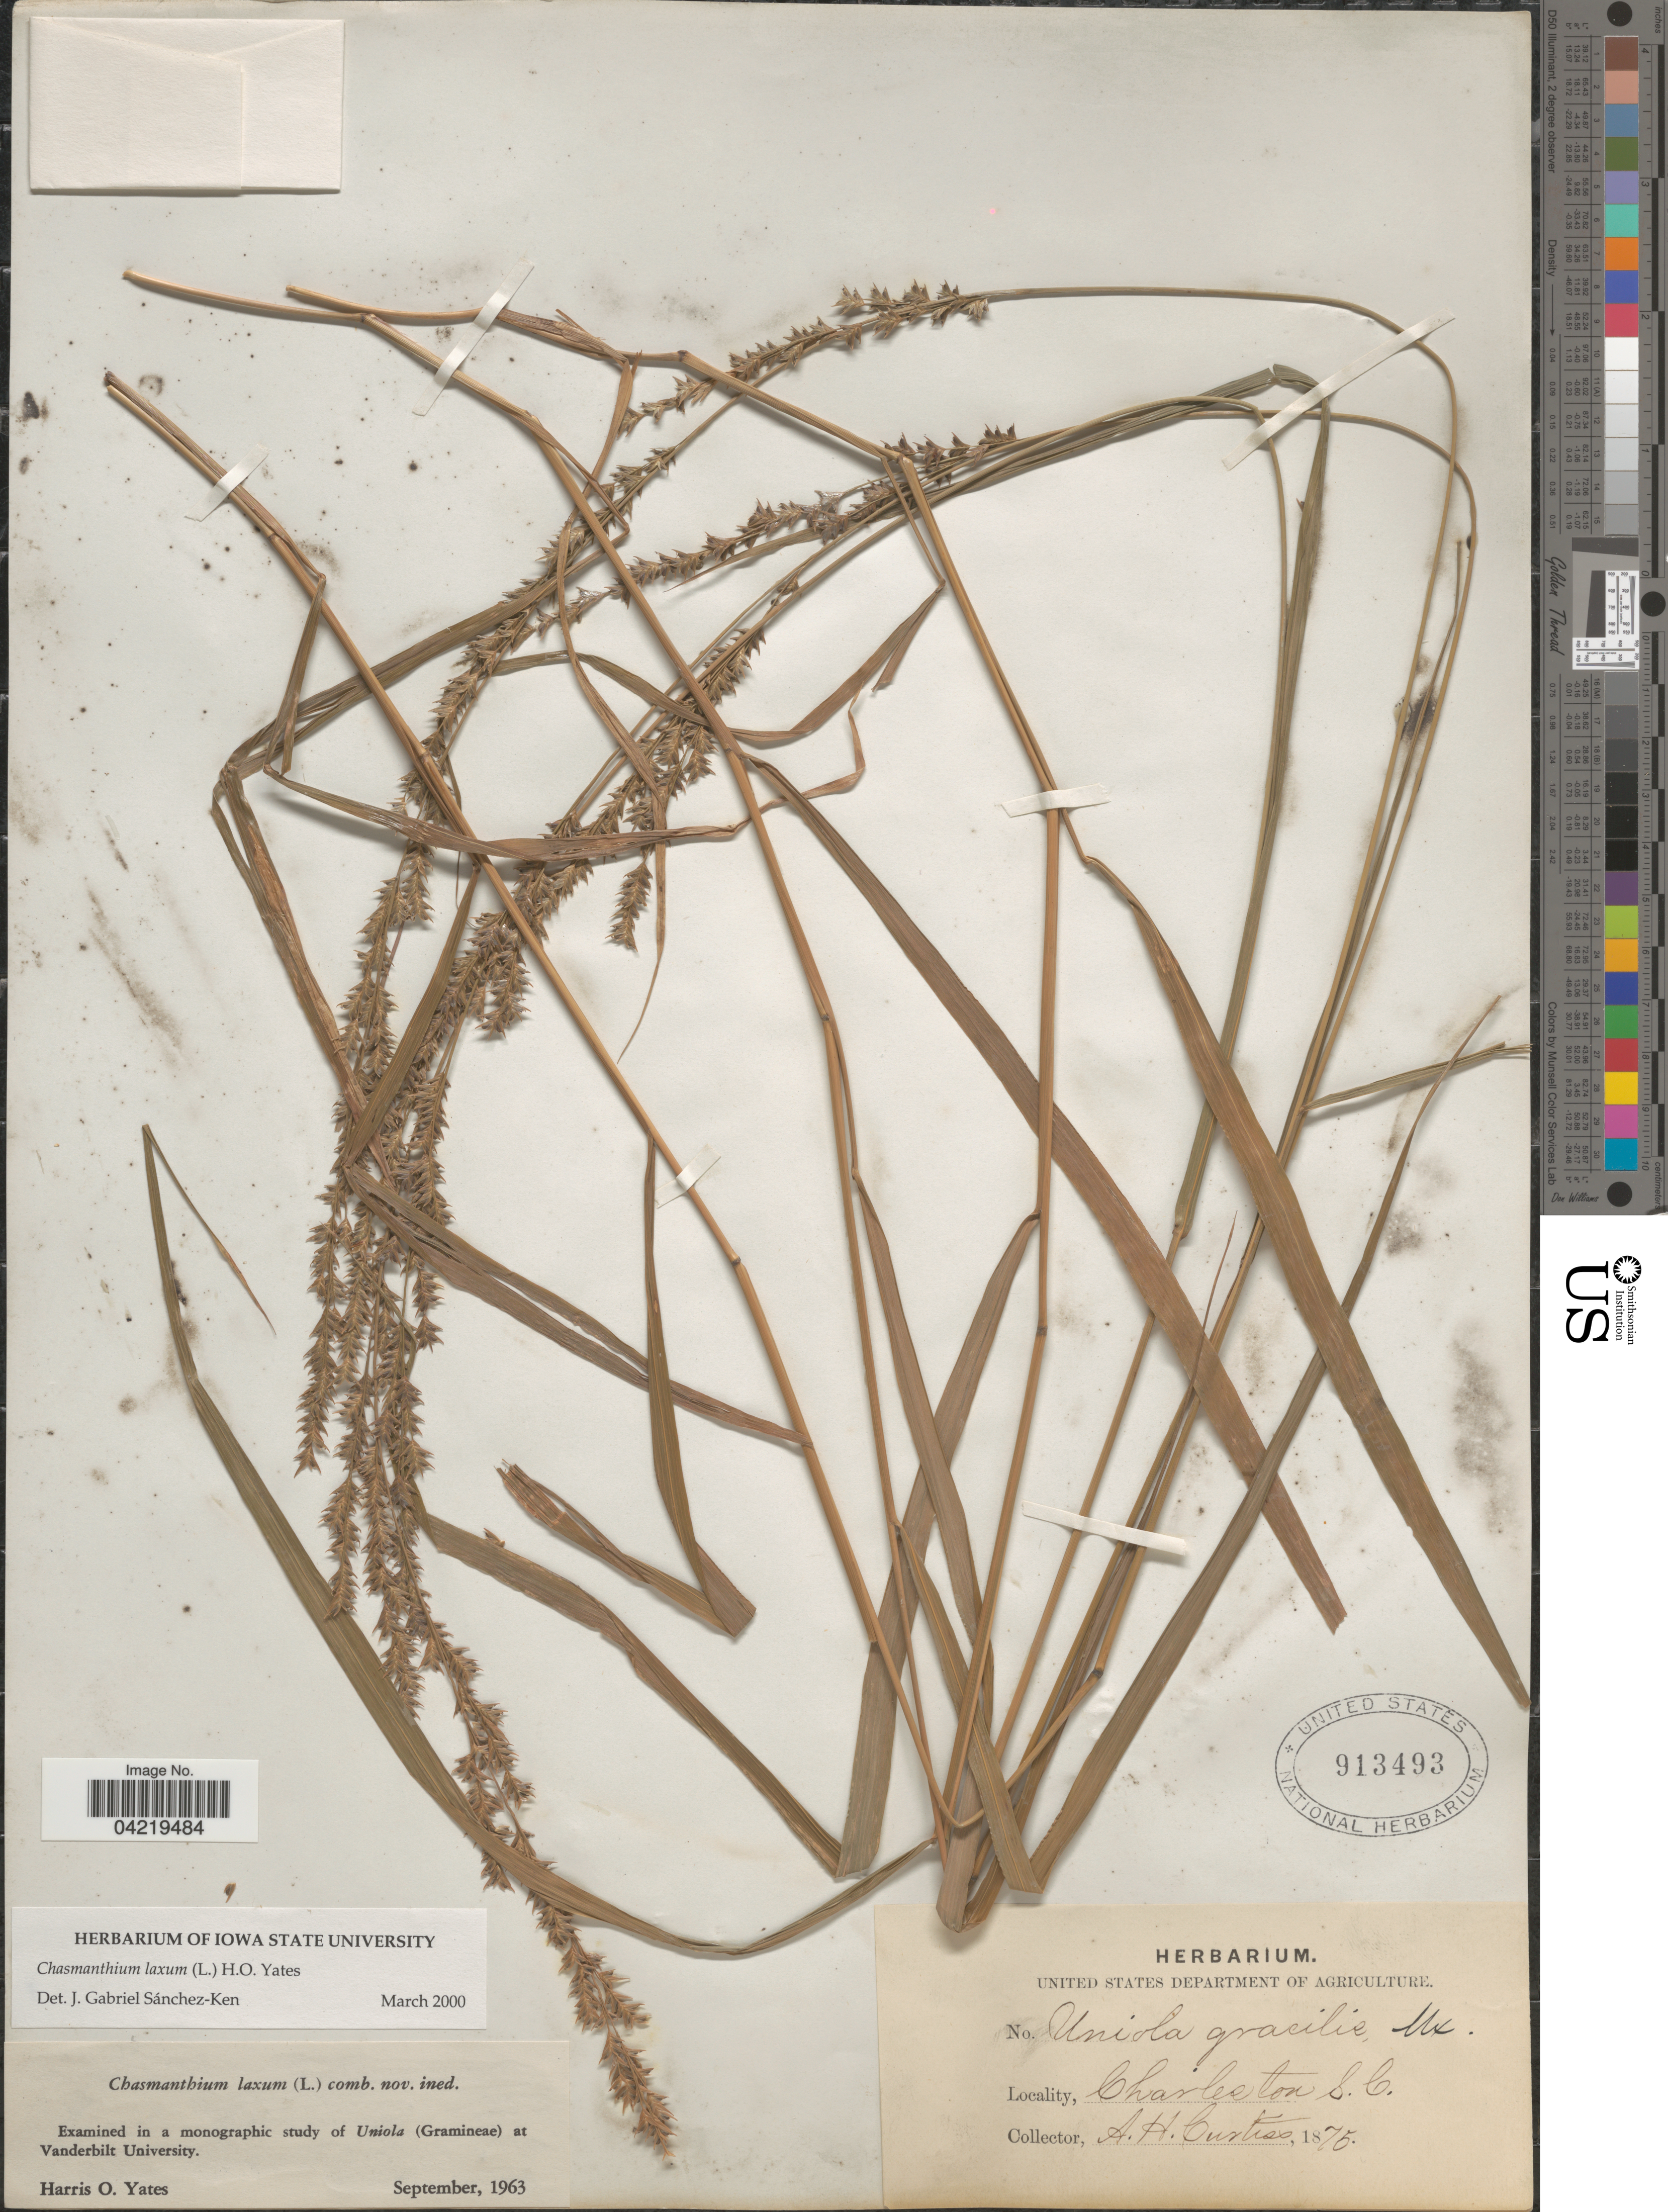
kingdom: Plantae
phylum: Tracheophyta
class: Liliopsida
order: Poales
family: Poaceae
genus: Chasmanthium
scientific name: Chasmanthium laxum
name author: (L.) H.O. Yates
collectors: A. H. Curtiss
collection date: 1875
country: United States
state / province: South Carolina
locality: Charleston.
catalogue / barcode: US 913493